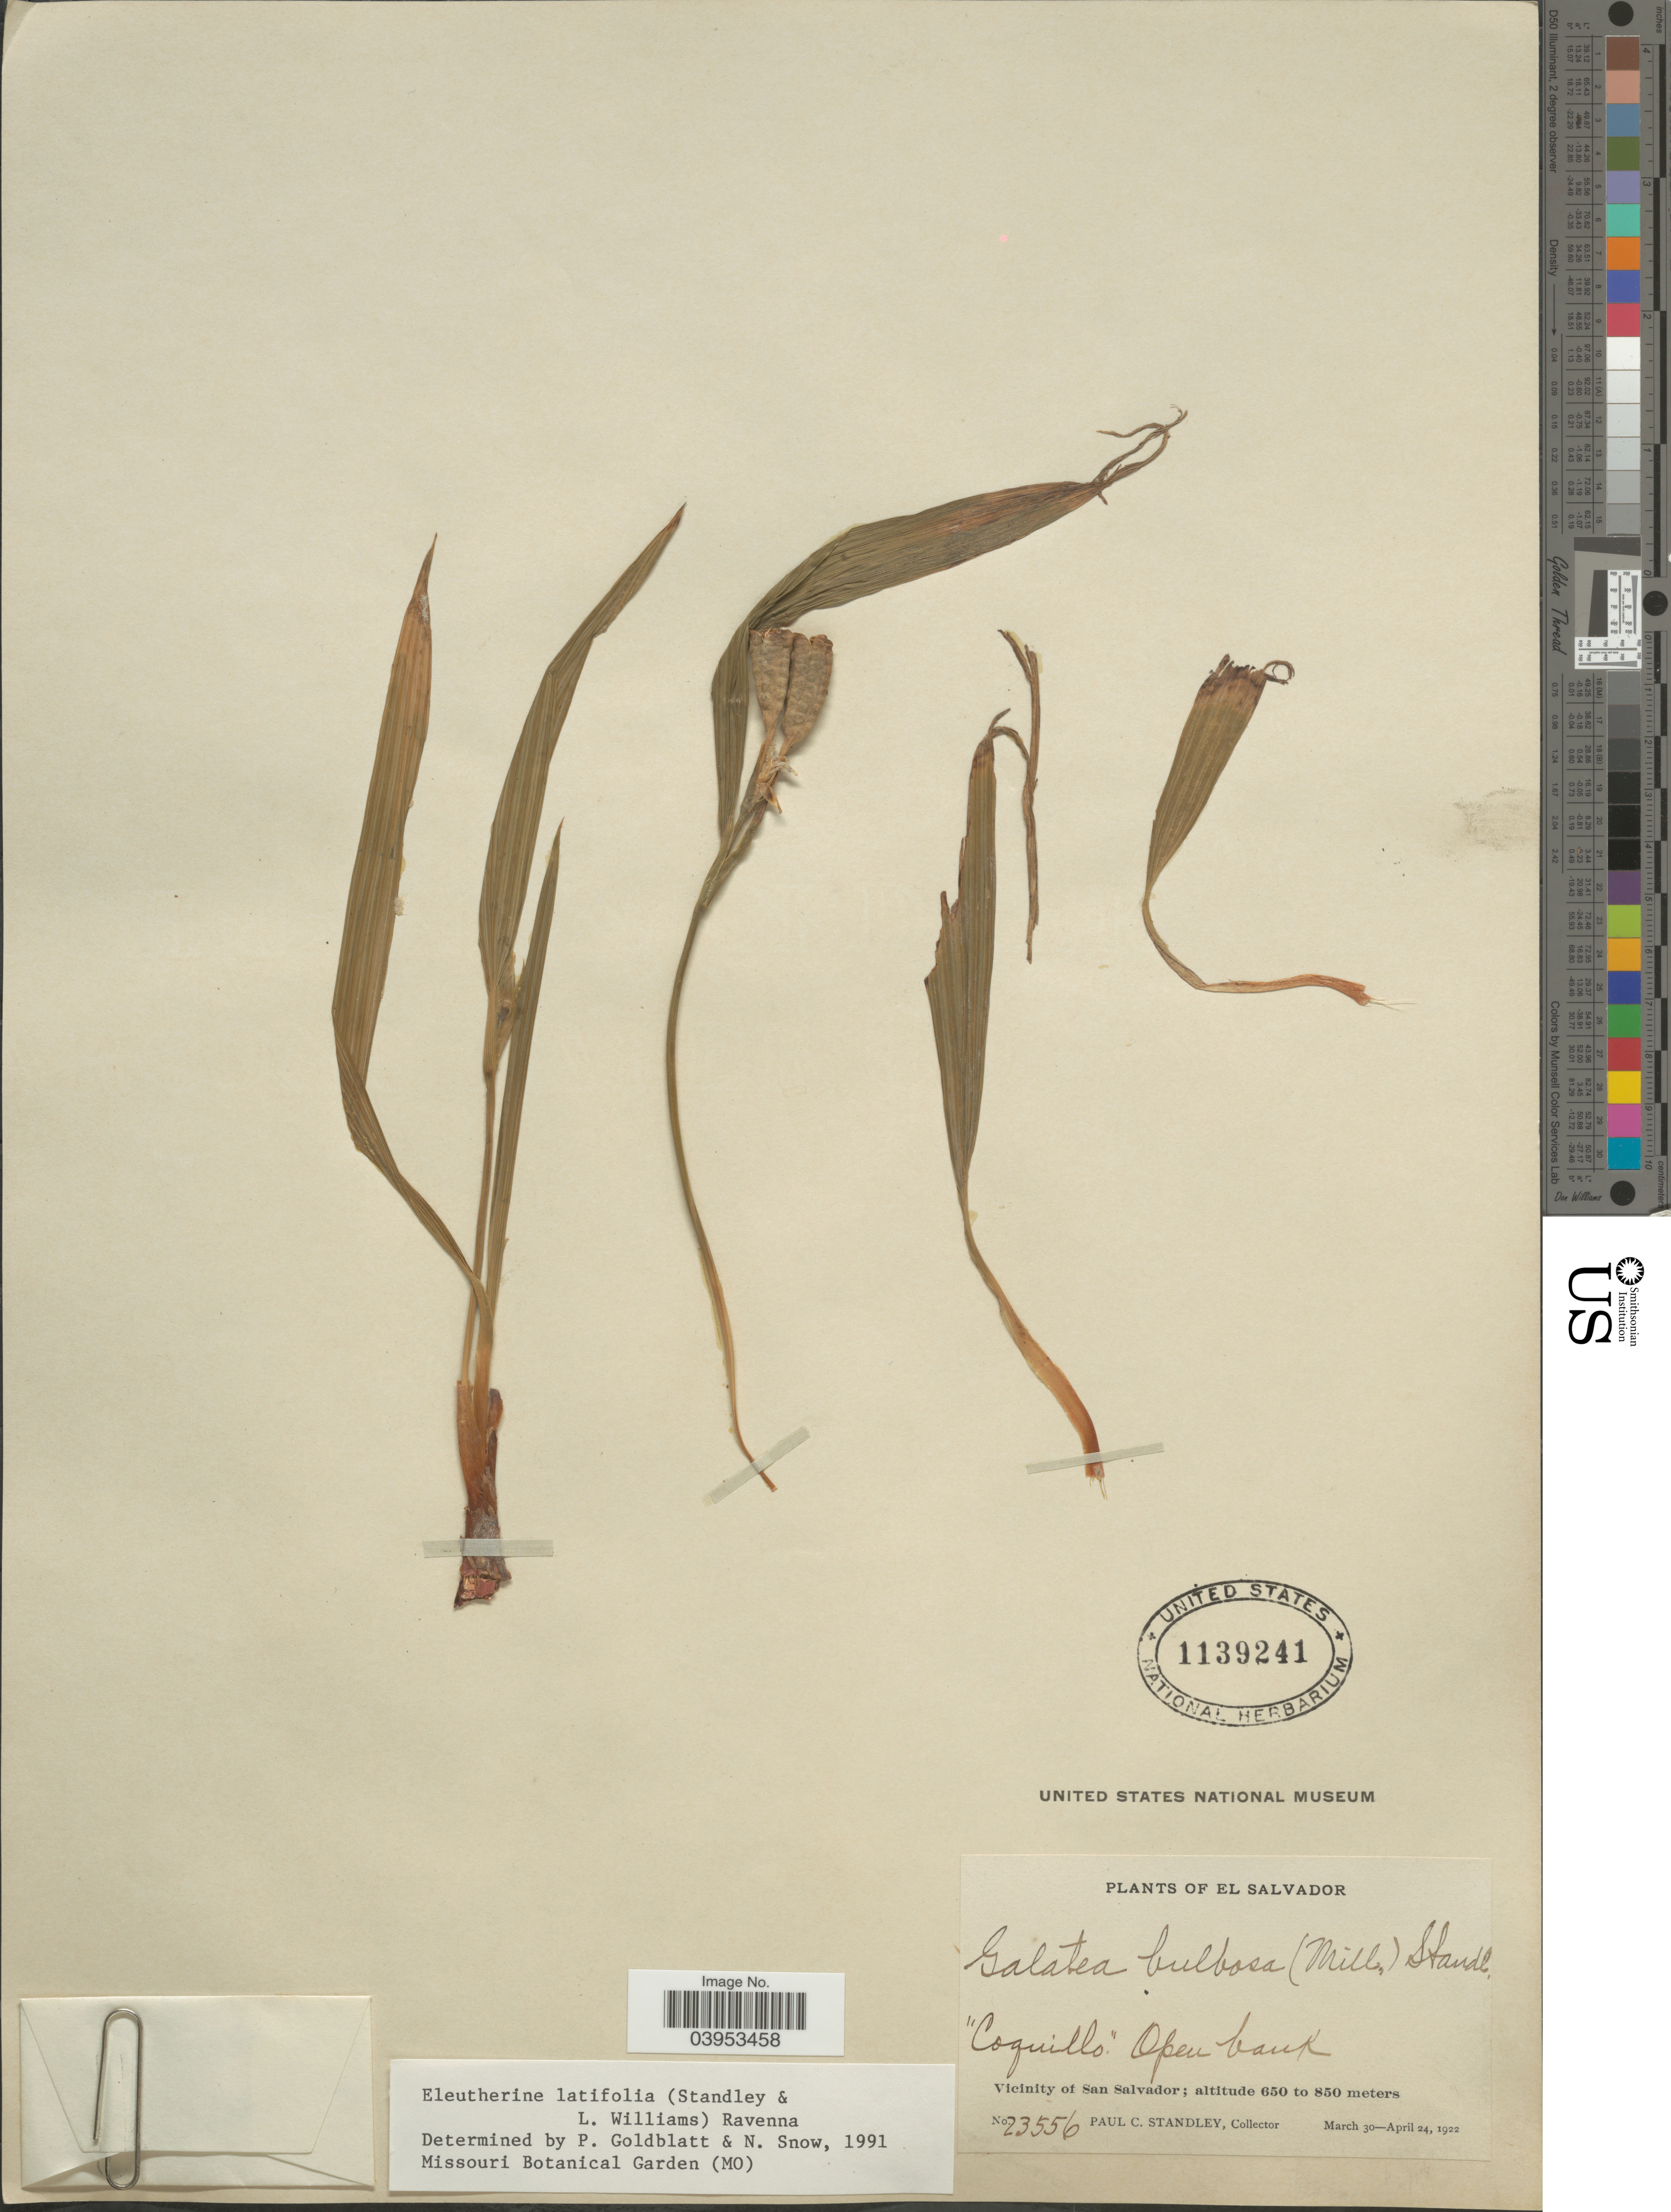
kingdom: Plantae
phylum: Tracheophyta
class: Liliopsida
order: Asparagales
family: Iridaceae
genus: Eleutherine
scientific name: Eleutherine latifolia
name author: (Standl. & L.O. Williams) Ravenna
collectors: P. C. Standley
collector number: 23556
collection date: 1922-03-30/1922-04-24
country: El Salvador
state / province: San Salvador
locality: Vicinity of San Salvador.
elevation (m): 650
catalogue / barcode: US 1139241